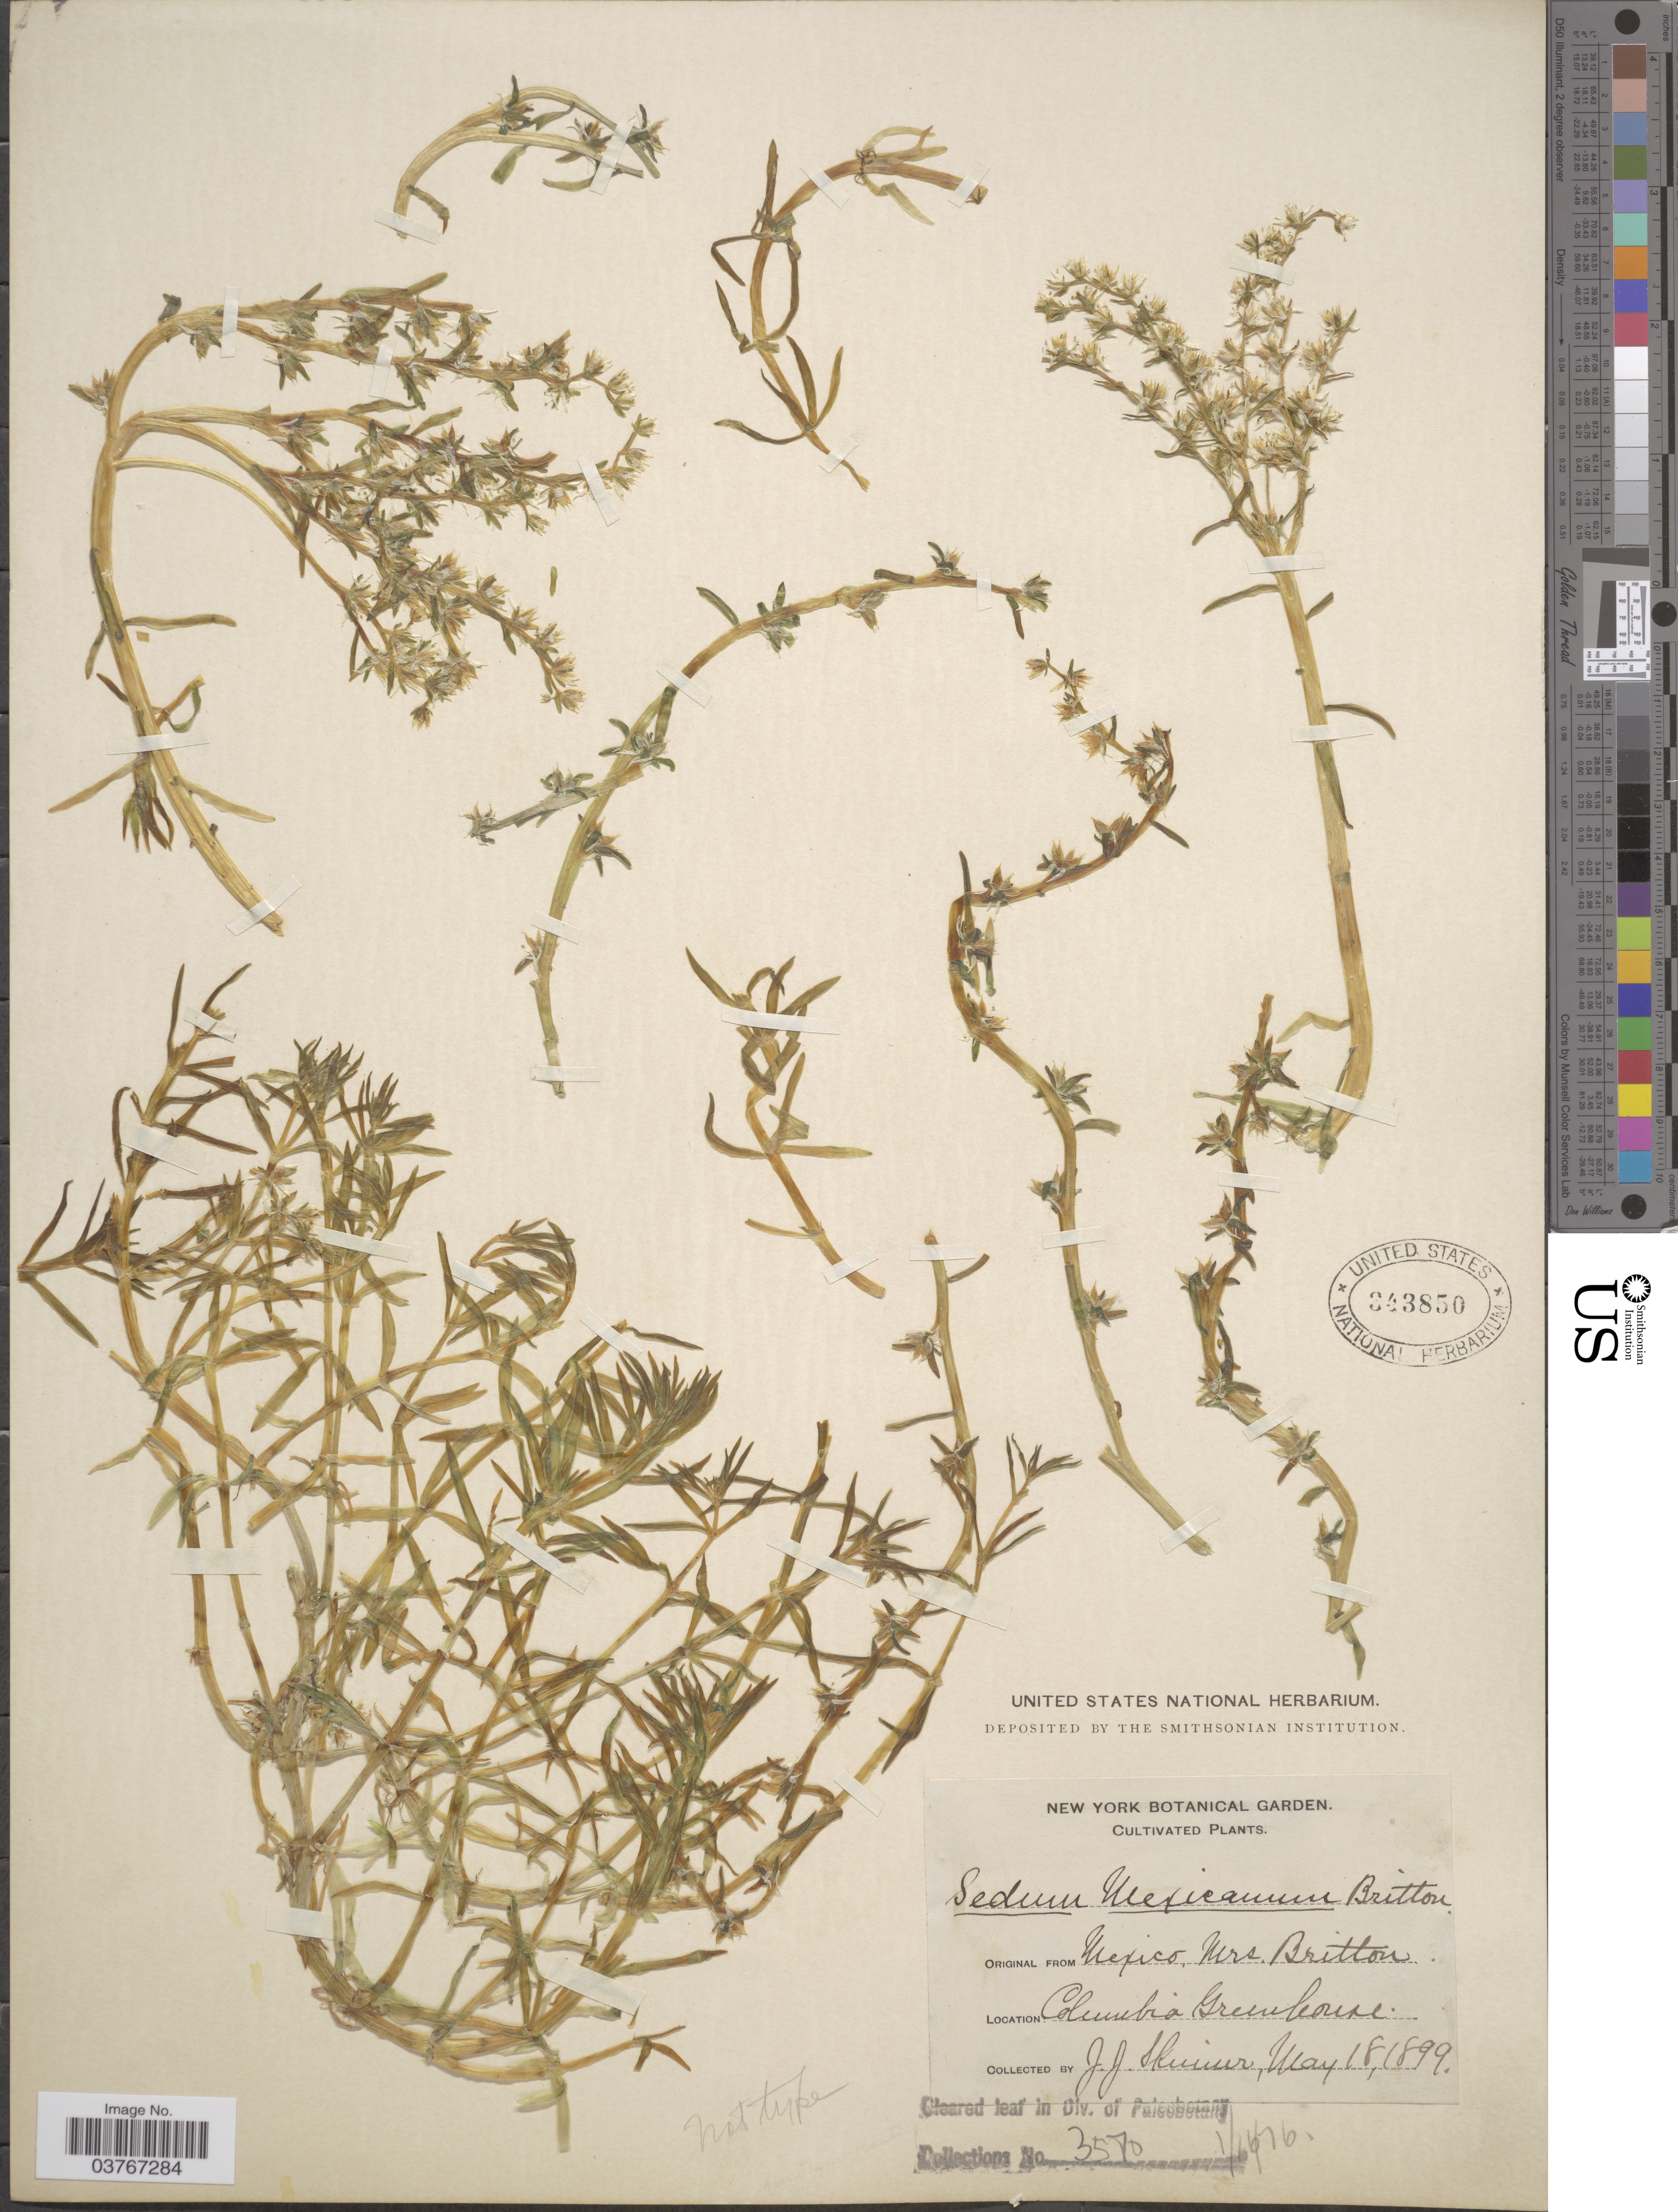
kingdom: Plantae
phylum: Tracheophyta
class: Magnoliopsida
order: Saxifragales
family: Crassulaceae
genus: Sedum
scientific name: Sedum mexicanum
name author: Britton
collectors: J. Skinner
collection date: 1899-05-18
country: Colombia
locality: Greenhouse.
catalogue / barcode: US 343850